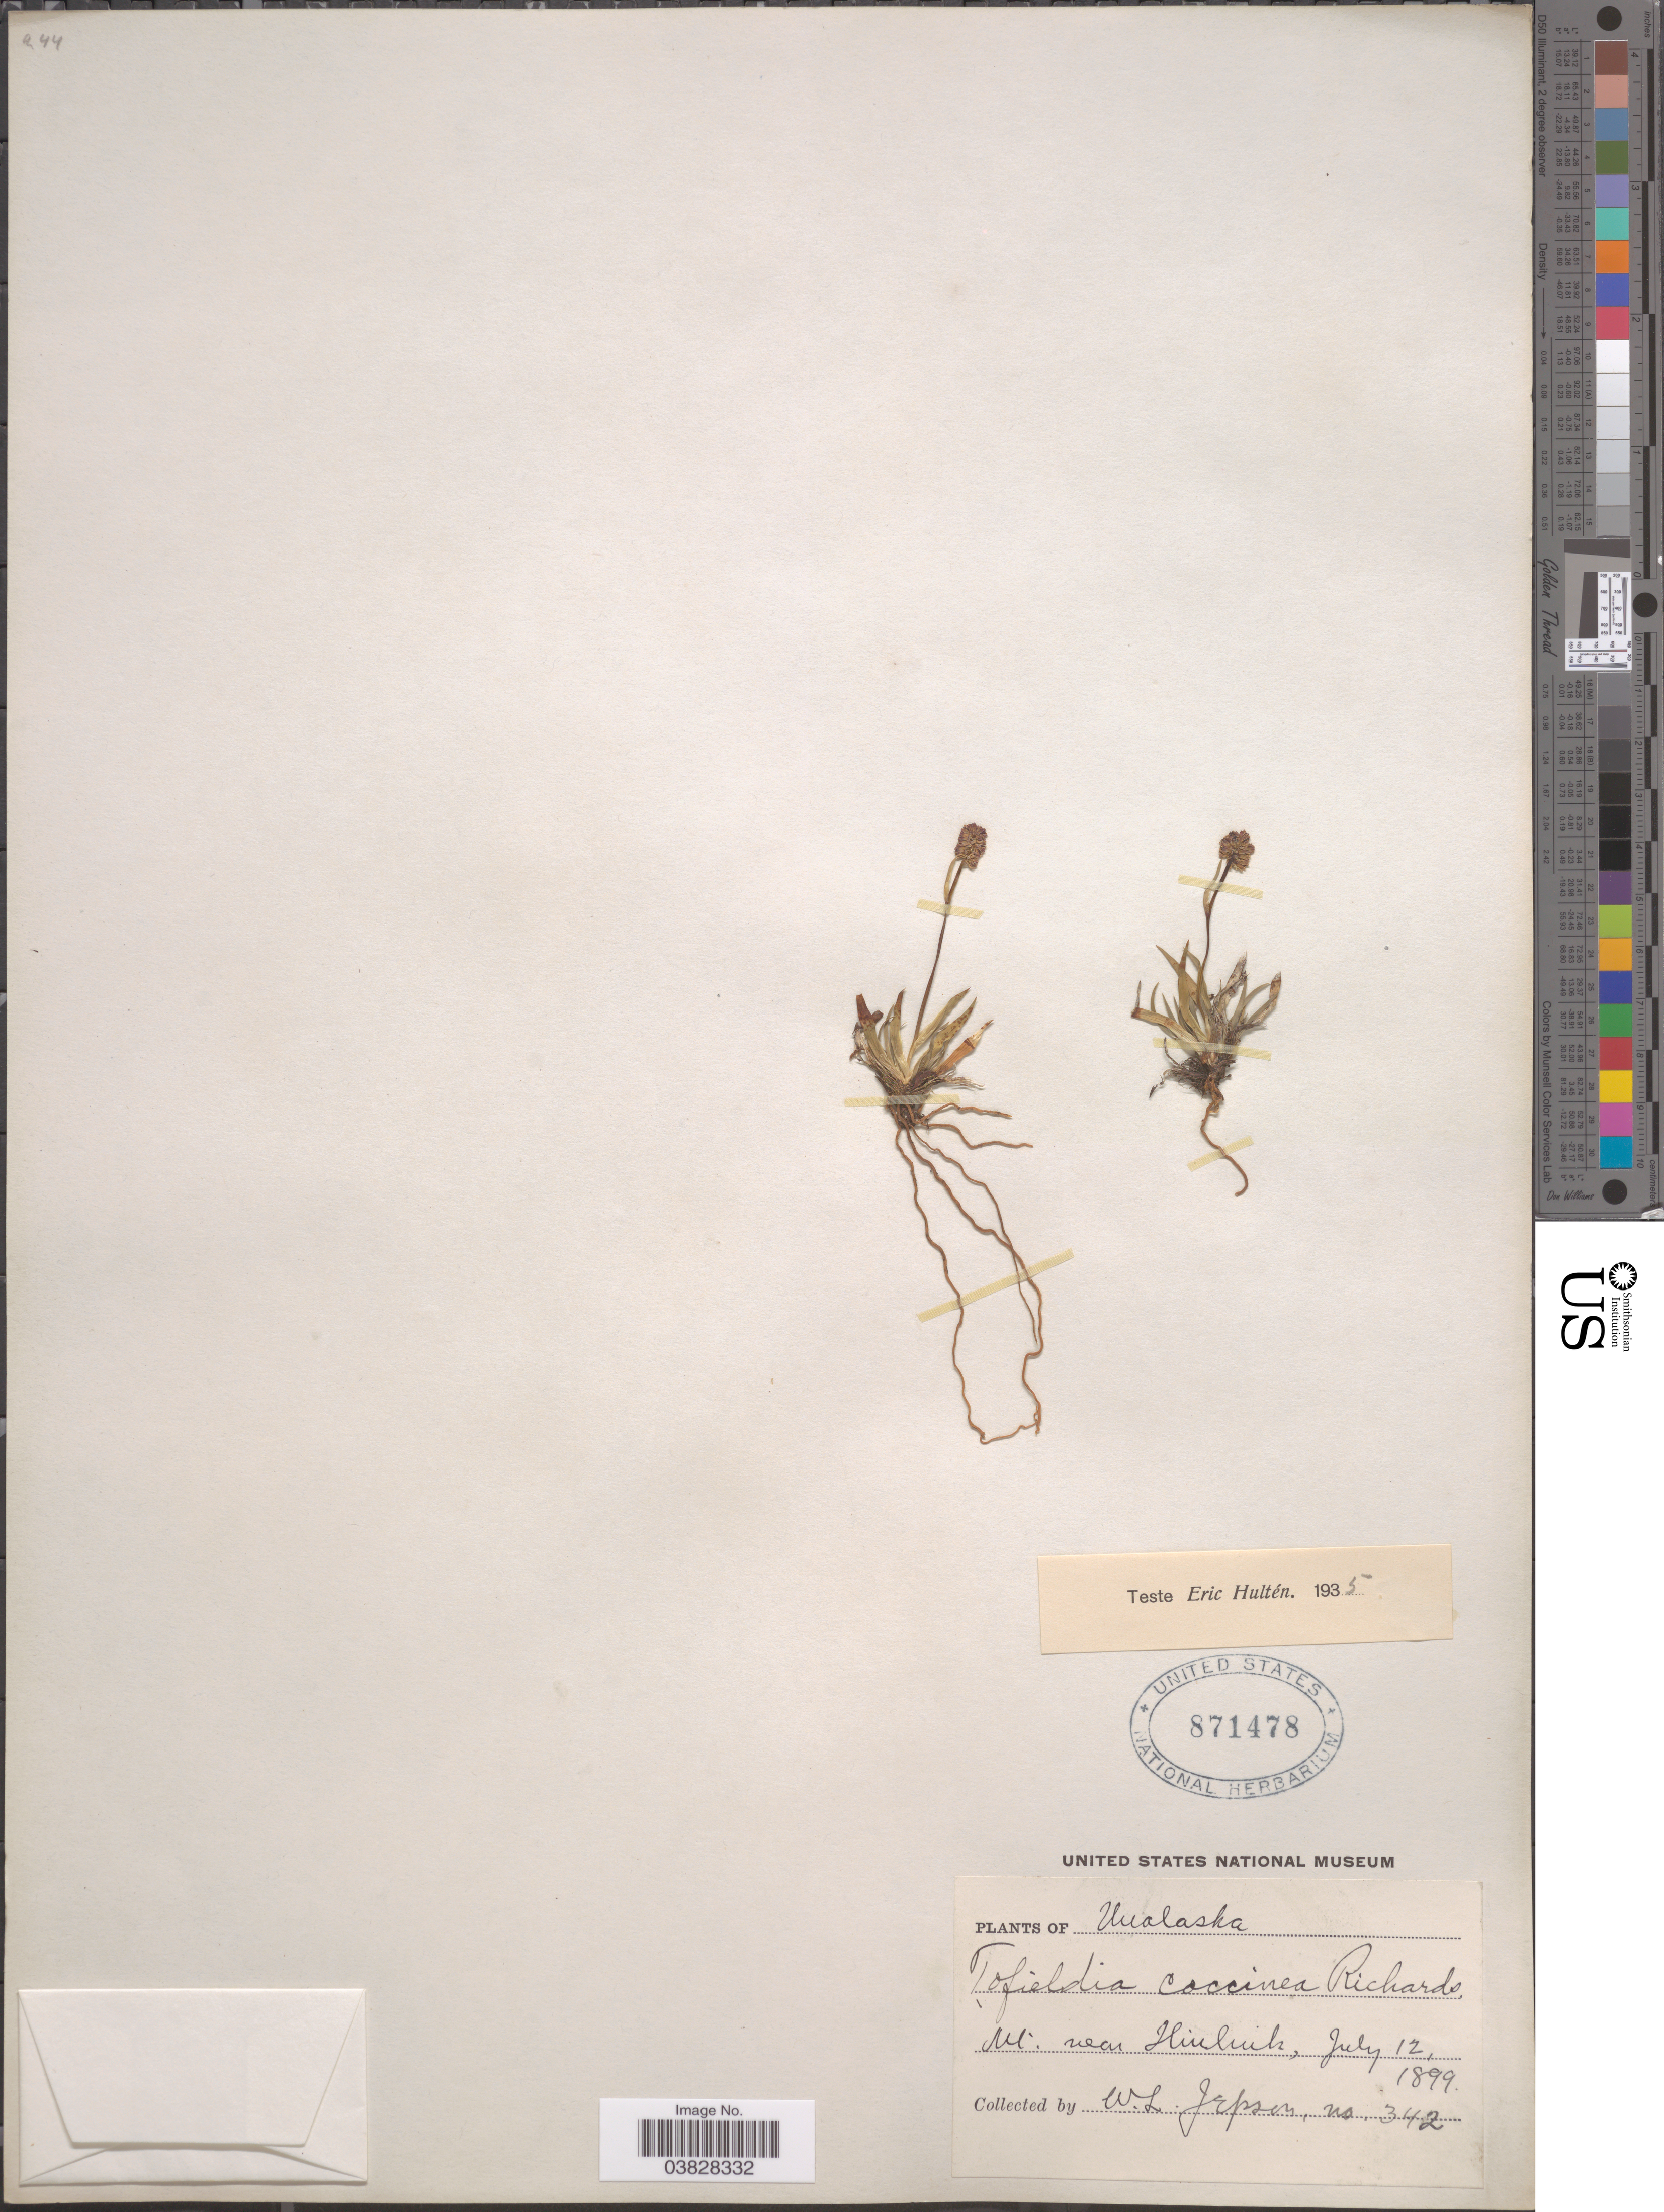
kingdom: Plantae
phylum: Tracheophyta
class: Liliopsida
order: Alismatales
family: Tofieldiaceae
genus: Tofieldia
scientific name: Tofieldia coccinea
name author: Richardson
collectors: W. L. Jepson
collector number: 342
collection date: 1899-07-12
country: United States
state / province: Alaska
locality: Unalaska. Mt. near Iliuliuk.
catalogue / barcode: US 871478